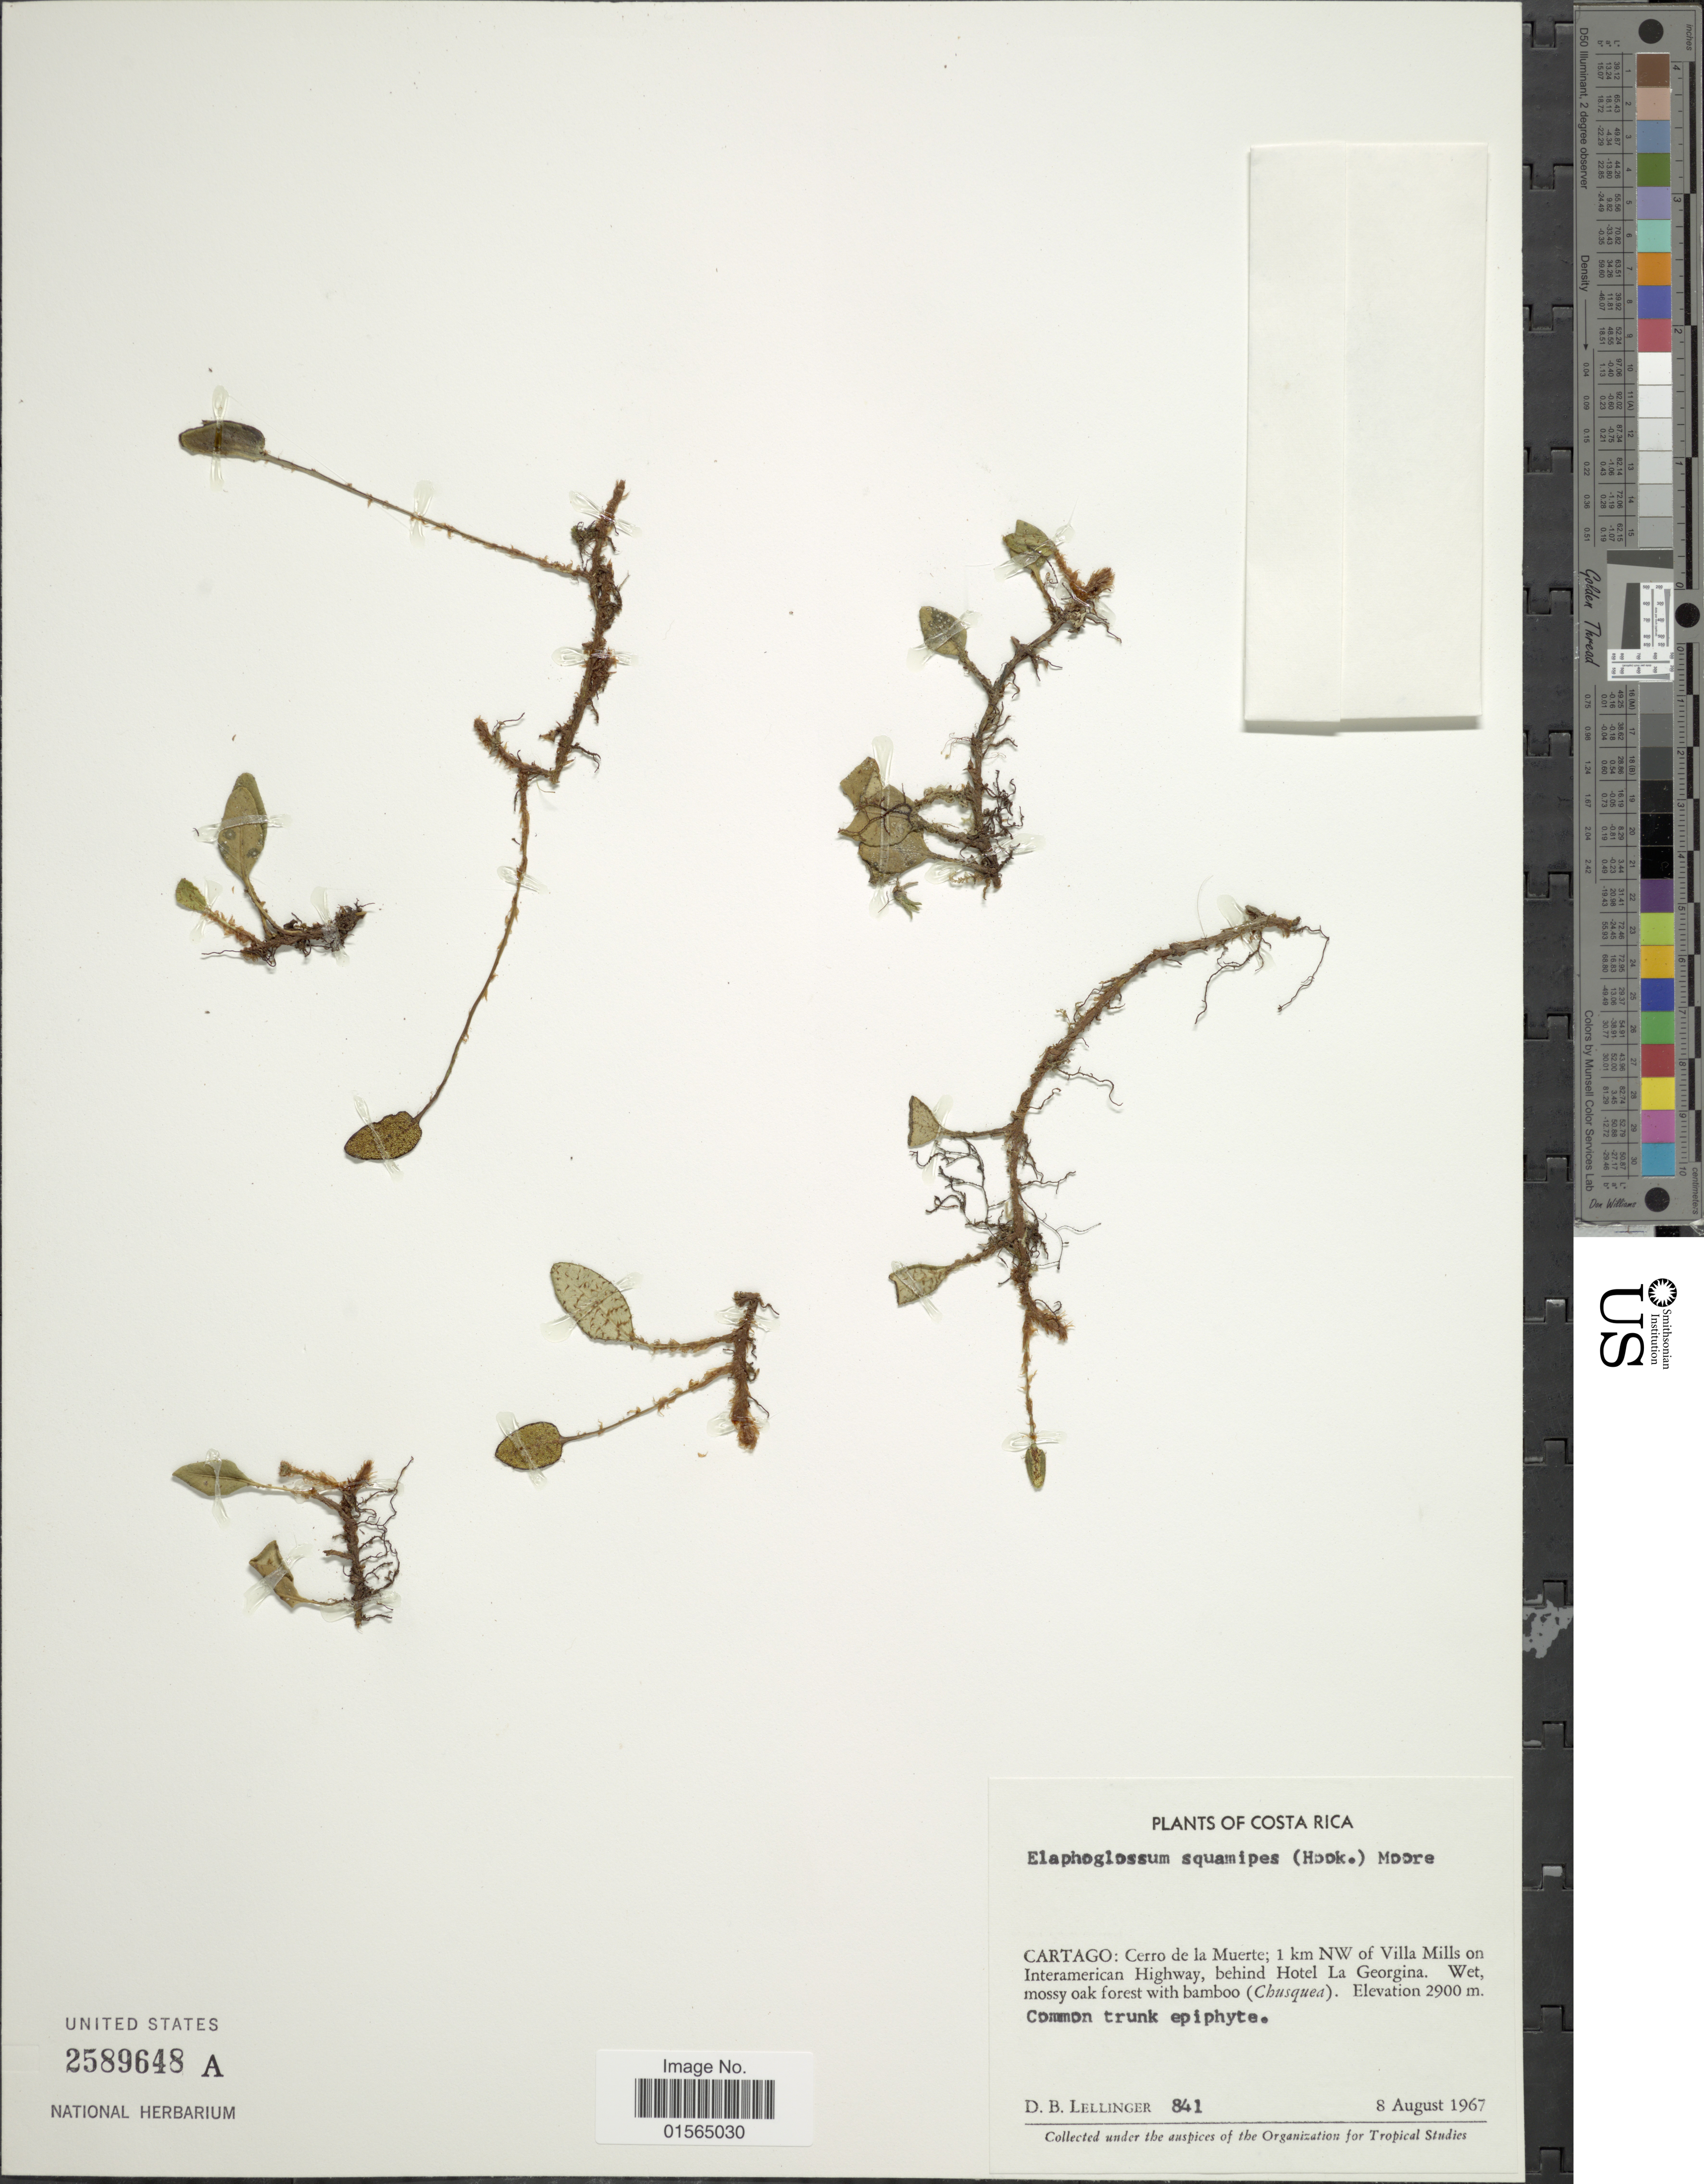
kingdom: Plantae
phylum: Tracheophyta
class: Polypodiopsida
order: Polypodiales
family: Dryopteridaceae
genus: Elaphoglossum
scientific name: Elaphoglossum squamipes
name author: (Hook.) T. Moore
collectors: D. B. Lellinger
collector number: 841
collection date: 1967-08-08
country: Costa Rica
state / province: Cartago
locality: Cerro de la Muerte; 1 km NW of Villa Mills on Interamerican Highway, behind hotel La Georgina. Wet, mossy oak forest with bamboo (Chusquea)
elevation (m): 2900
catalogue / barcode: US 2589648A